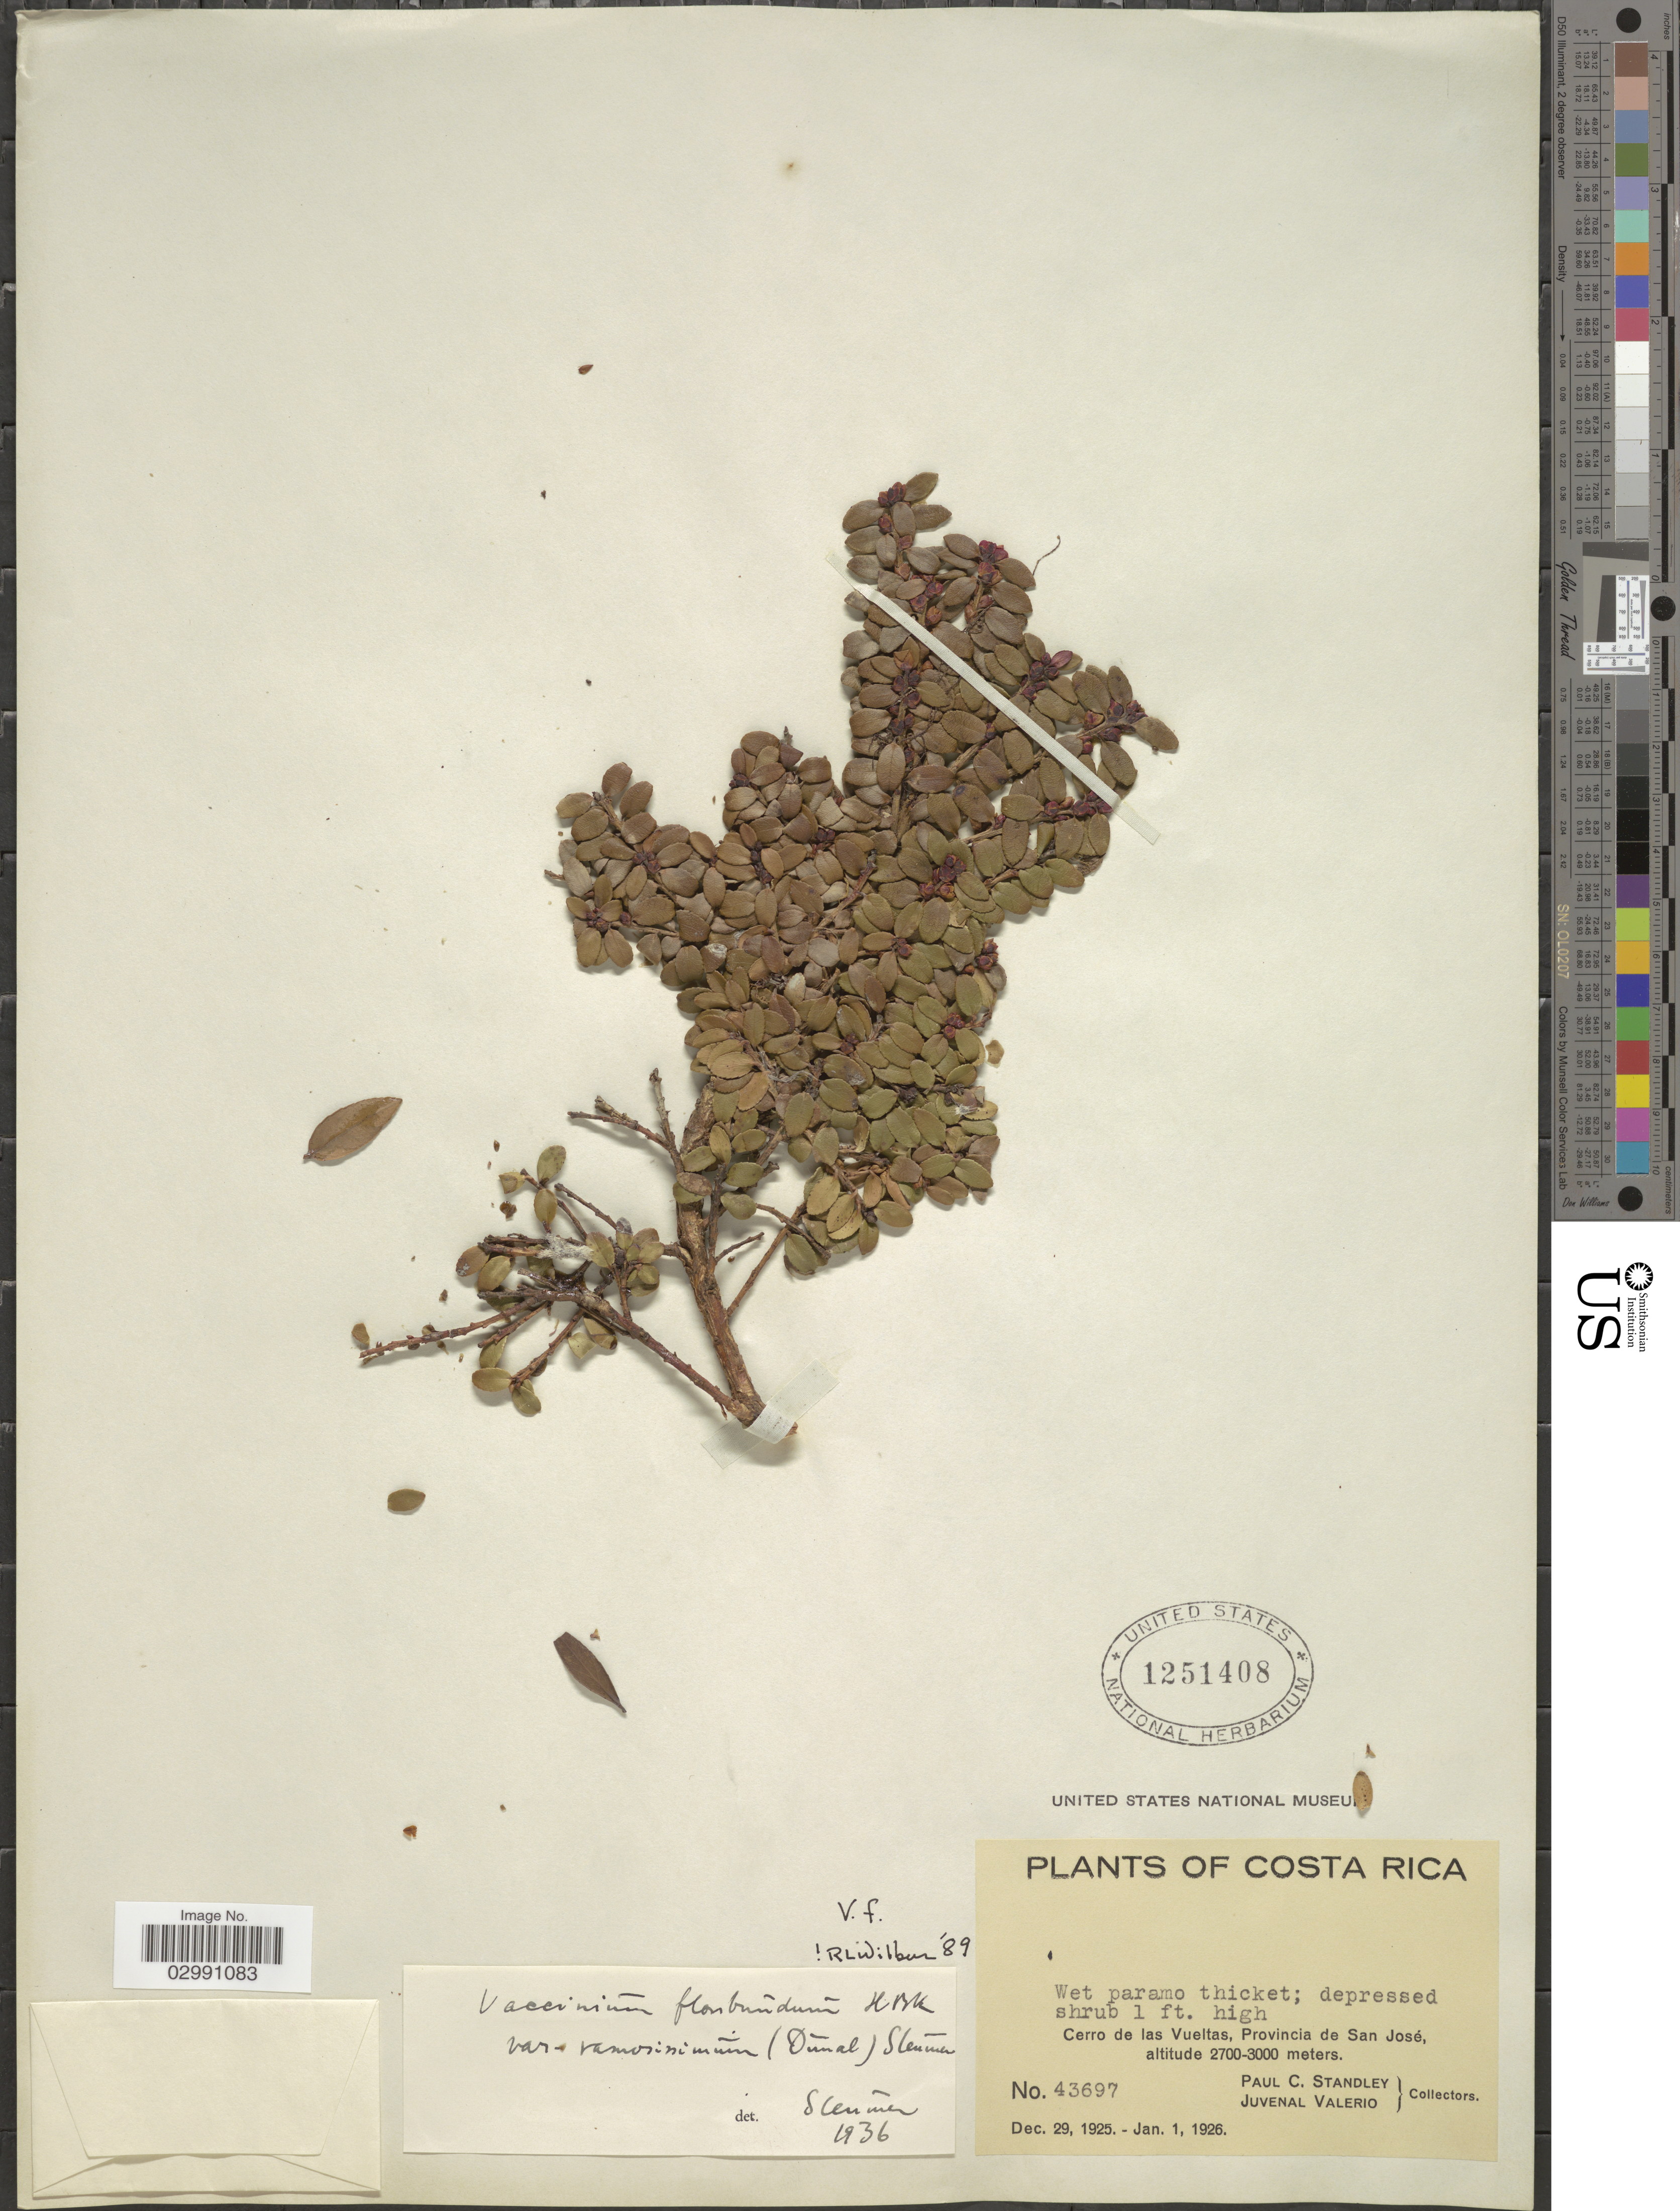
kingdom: Plantae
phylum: Tracheophyta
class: Magnoliopsida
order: Ericales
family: Ericaceae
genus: Vaccinium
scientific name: Vaccinium floribundum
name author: Kunth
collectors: P. C. Standley & J. Valerio R.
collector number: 43697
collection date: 1925-12-29/1926-01-01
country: Costa Rica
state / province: San José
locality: Cerro de las Vueltas.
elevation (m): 2700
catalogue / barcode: US 1251408